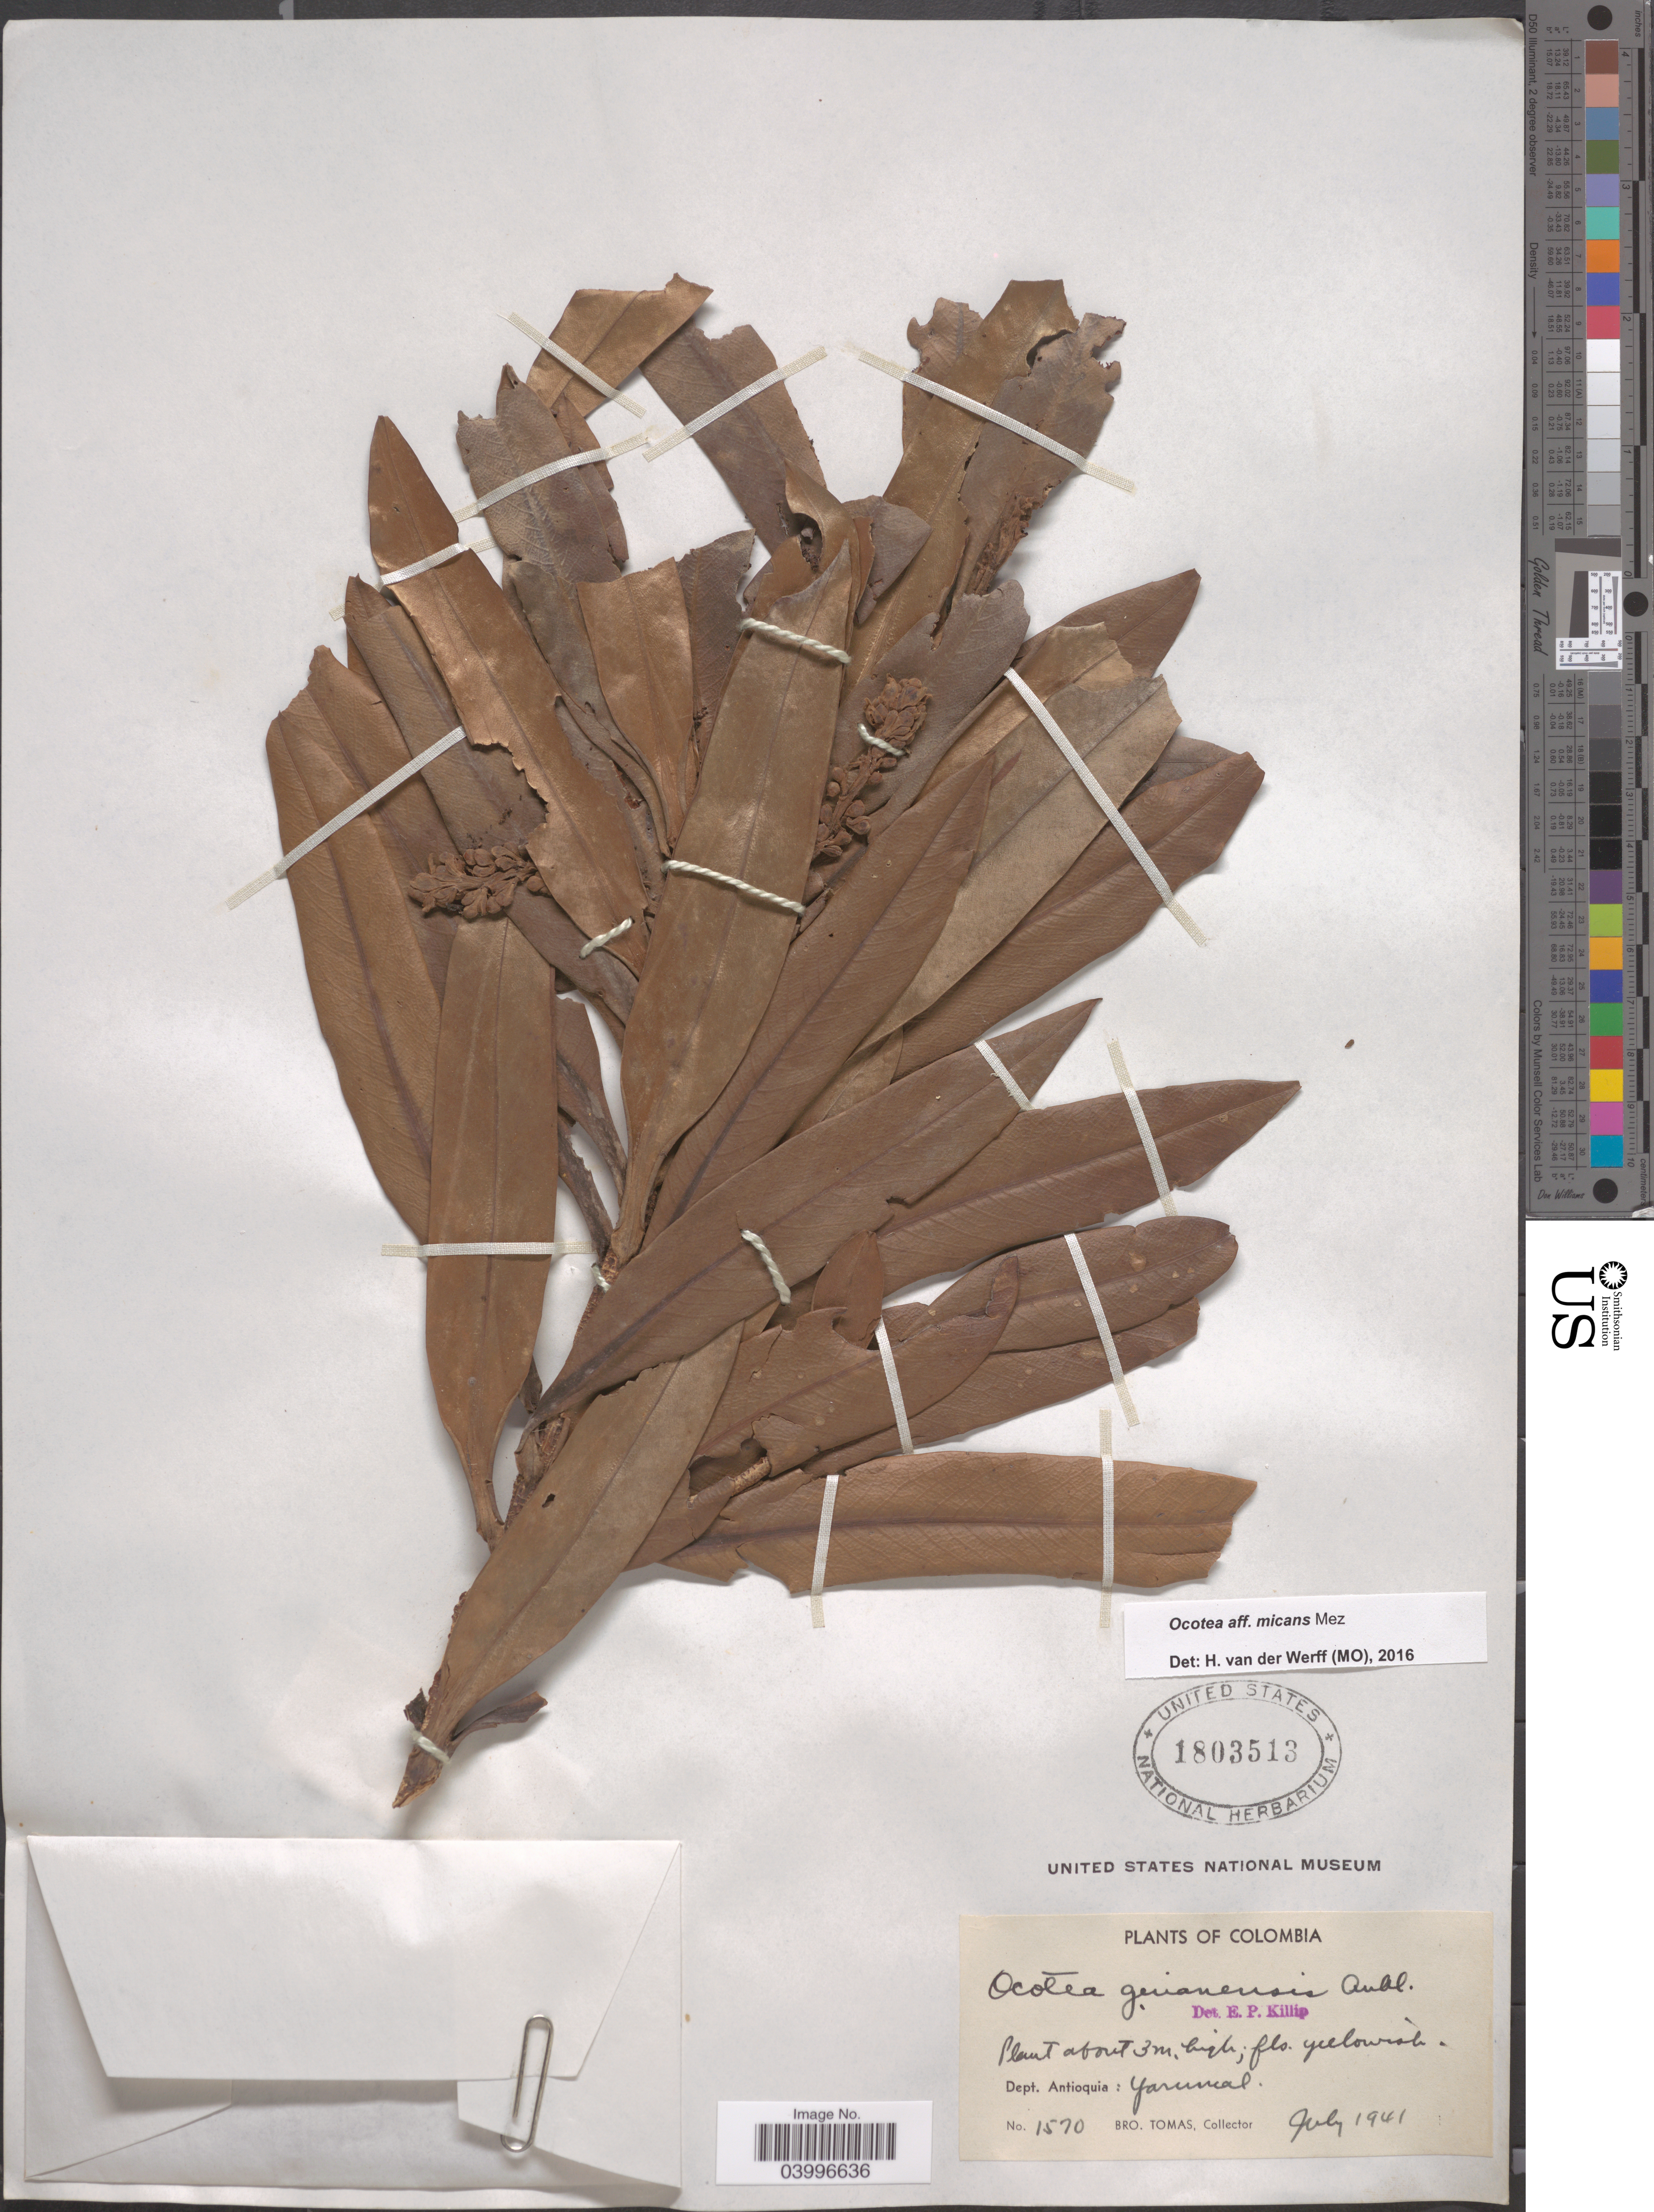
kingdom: Plantae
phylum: Tracheophyta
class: Magnoliopsida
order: Laurales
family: Lauraceae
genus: Ocotea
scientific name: Ocotea micans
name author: Mez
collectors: B. Tomas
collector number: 1570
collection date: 1941-07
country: Colombia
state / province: Antioquia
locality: Dept. Antioquia: Yarumal.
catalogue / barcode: US 1803513